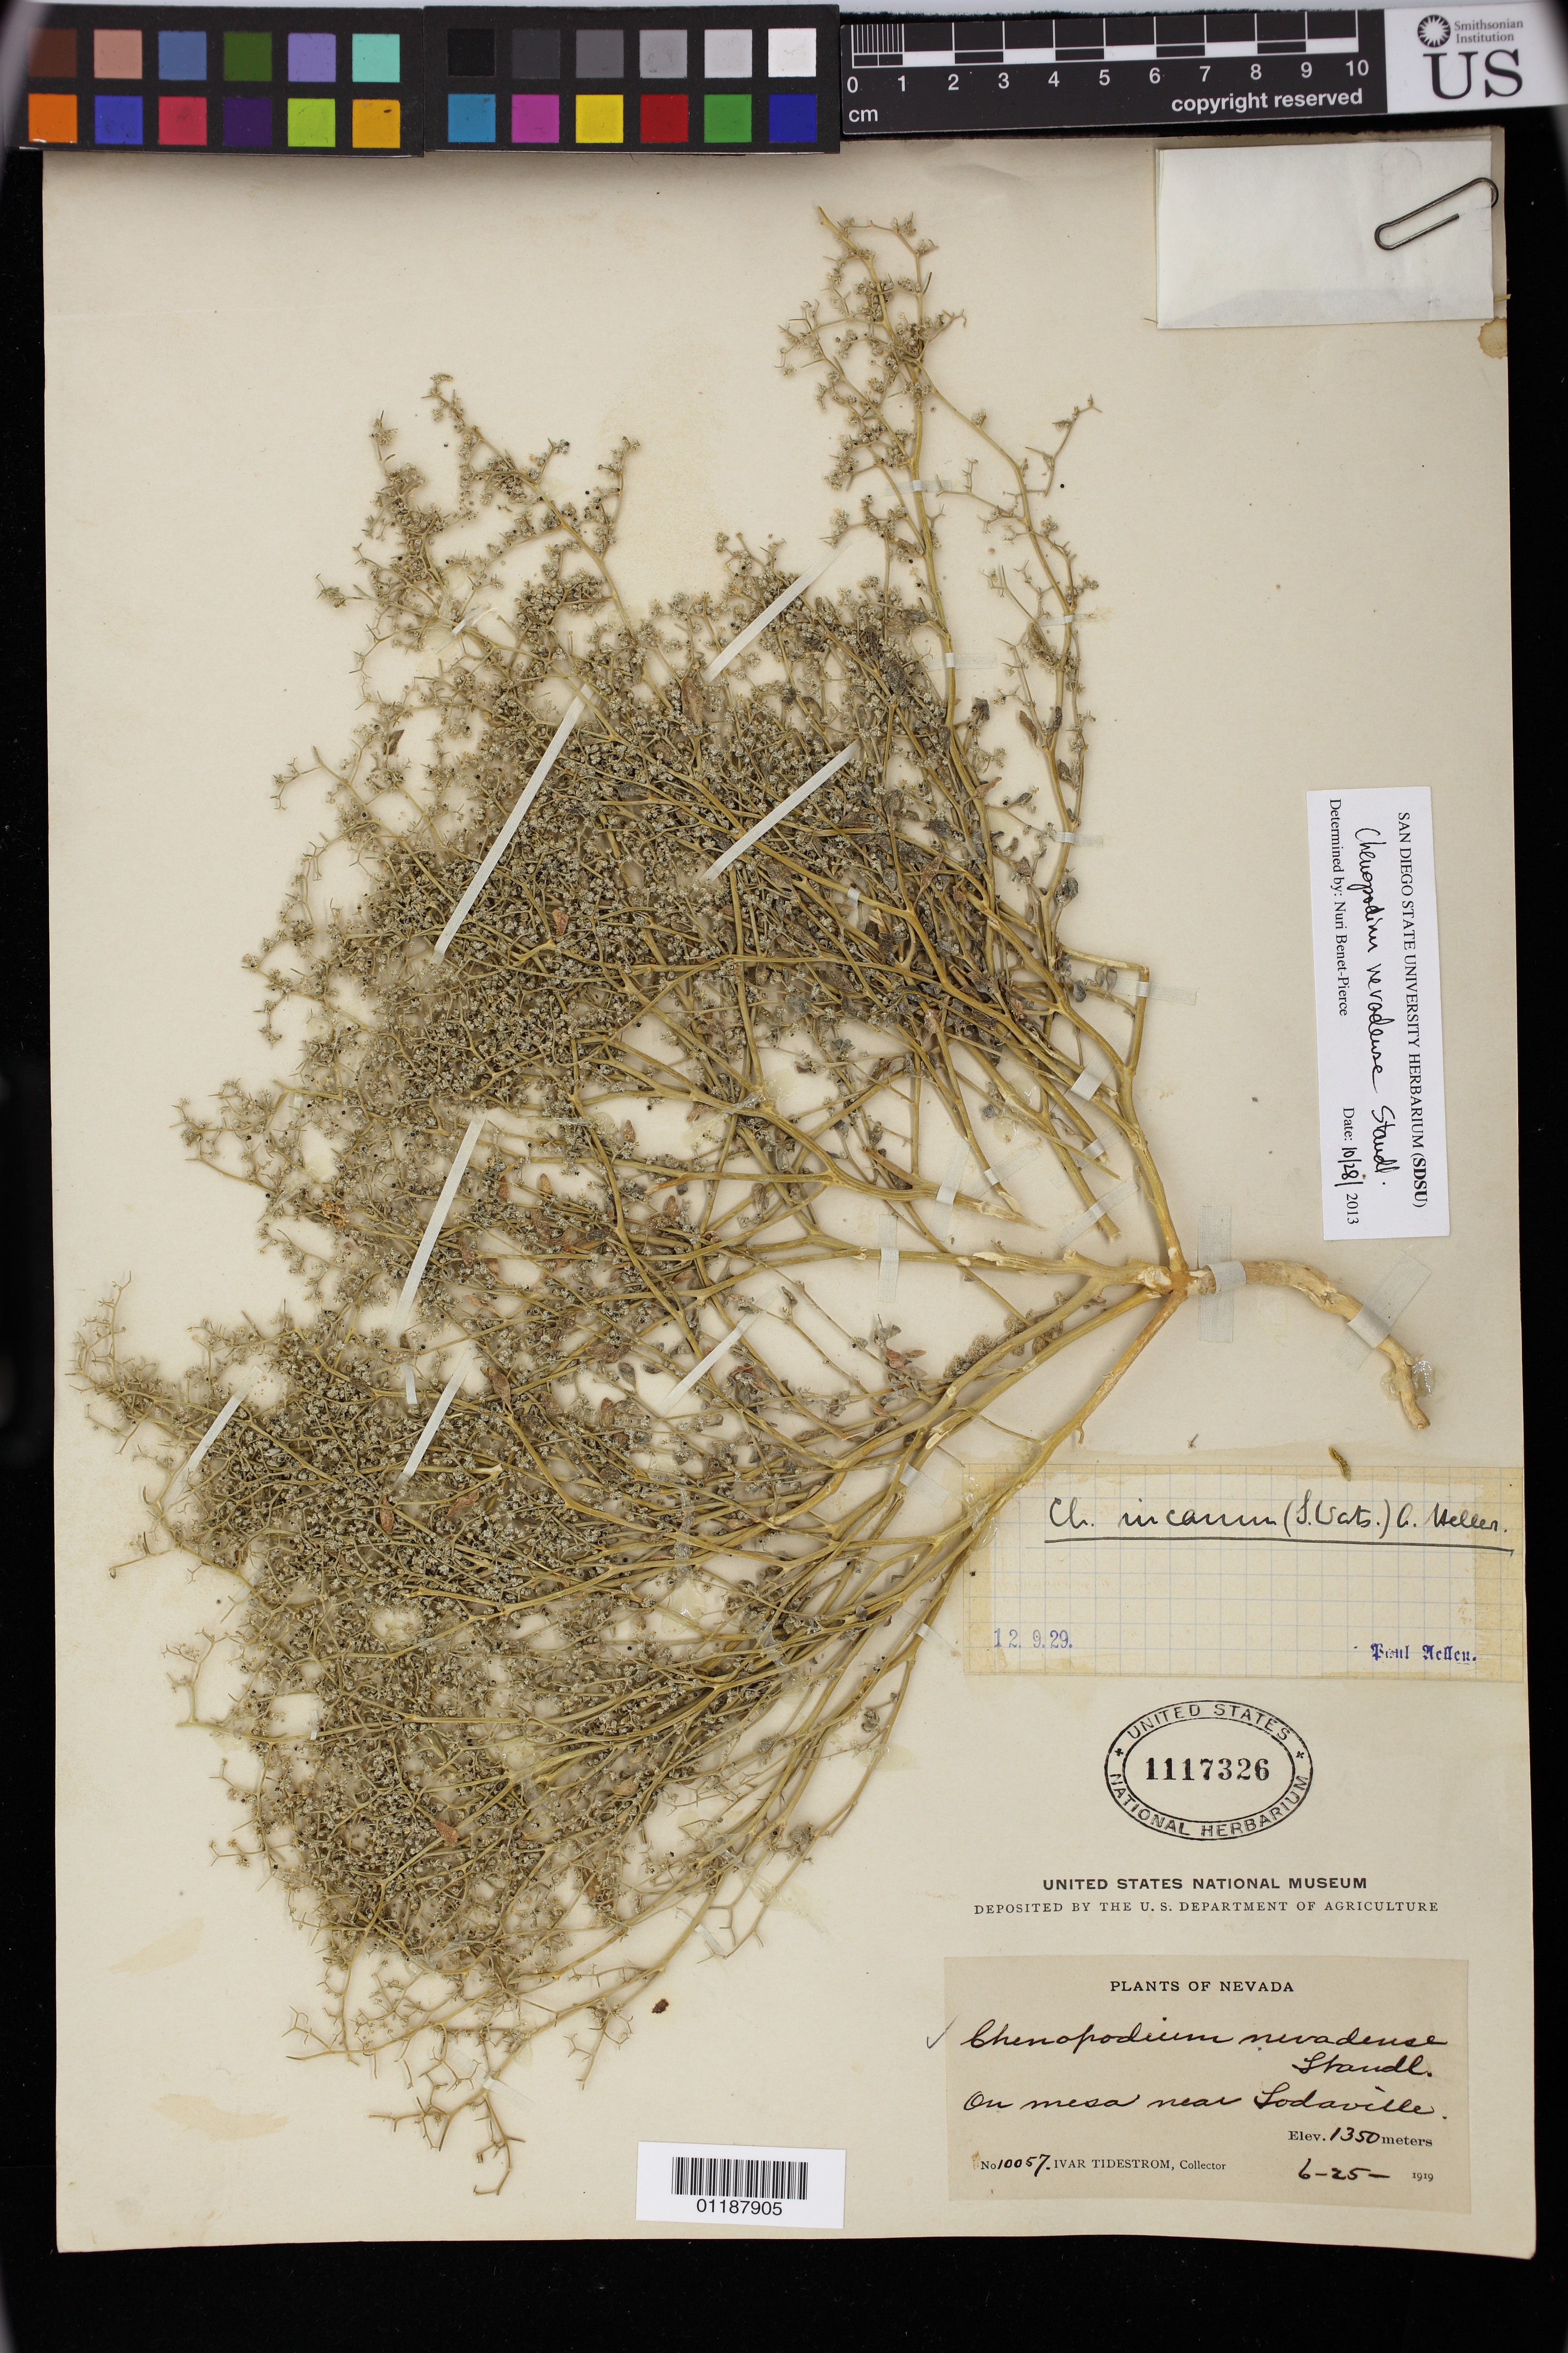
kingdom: Plantae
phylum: Tracheophyta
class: Magnoliopsida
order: Caryophyllales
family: Amaranthaceae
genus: Chenopodium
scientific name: Chenopodium nevadense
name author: Standl.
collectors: I. F. Tidestrom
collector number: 10057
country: United States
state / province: Nevada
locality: On mesa near Sodaville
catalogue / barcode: US 1117326